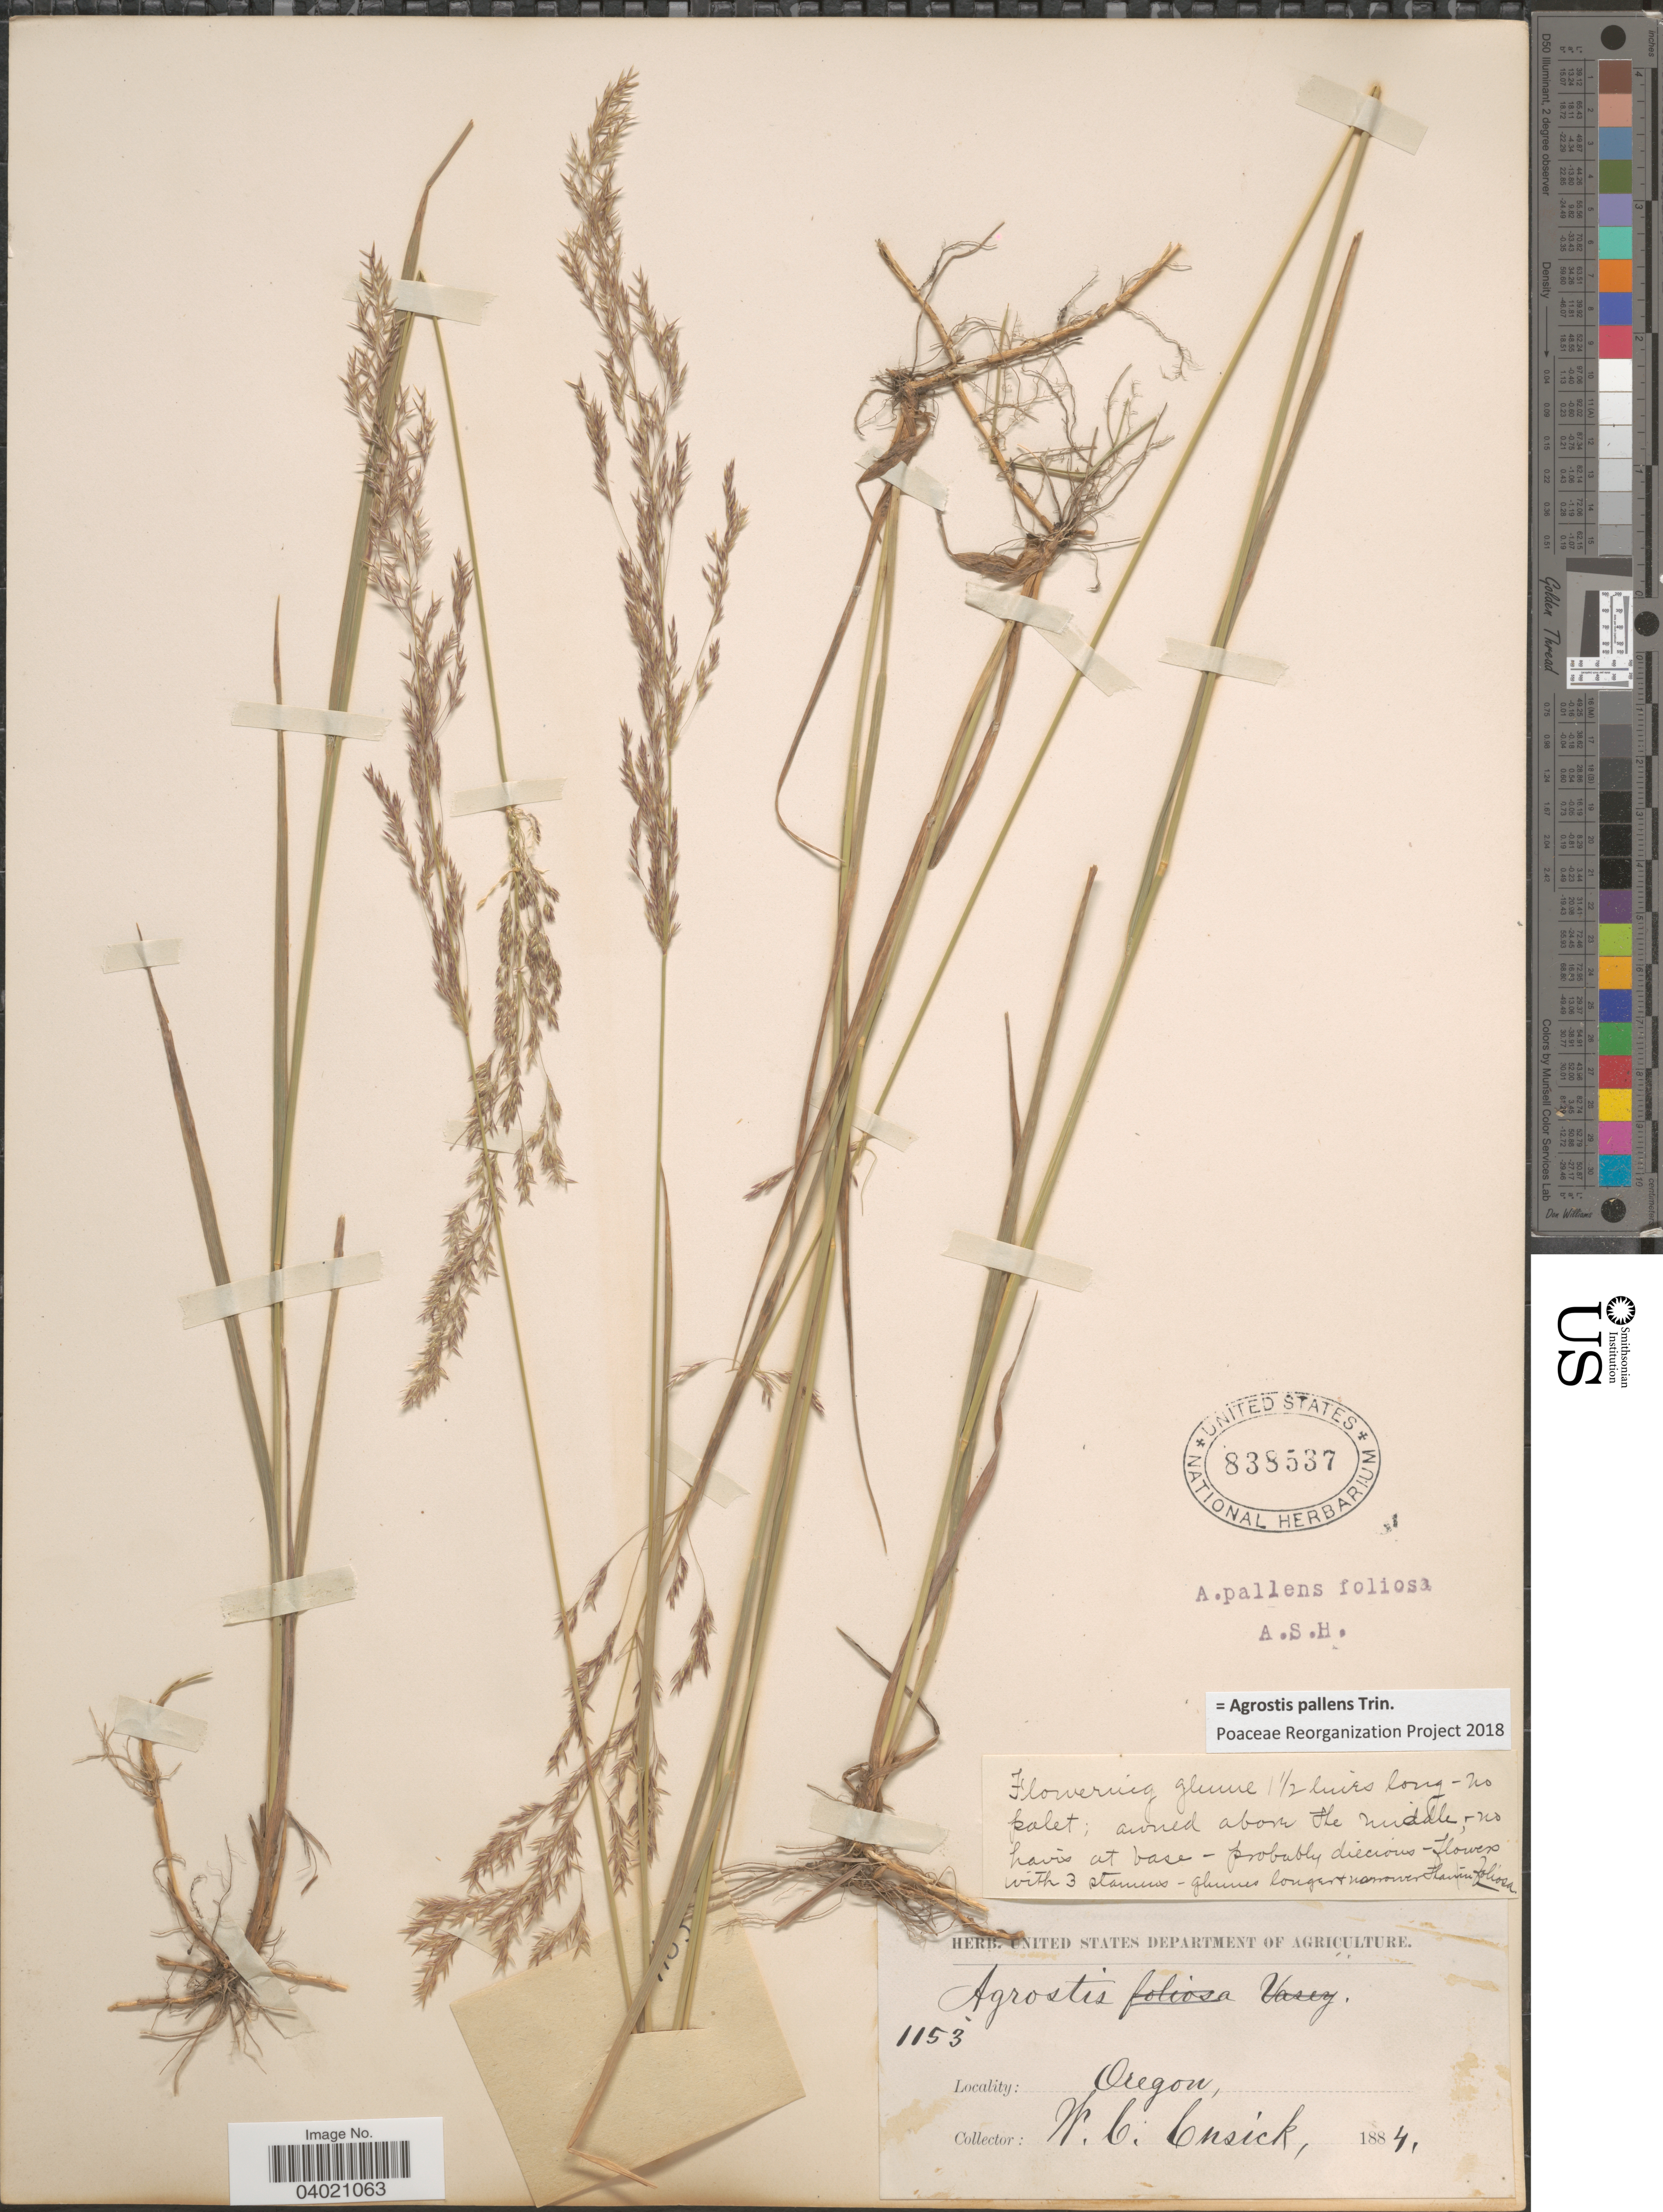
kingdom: Plantae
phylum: Tracheophyta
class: Liliopsida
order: Poales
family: Poaceae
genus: Agrostis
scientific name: Agrostis pallens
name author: Trin.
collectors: W. C. Cusick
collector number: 1153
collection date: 1884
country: United States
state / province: Oregon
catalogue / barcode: US 838537